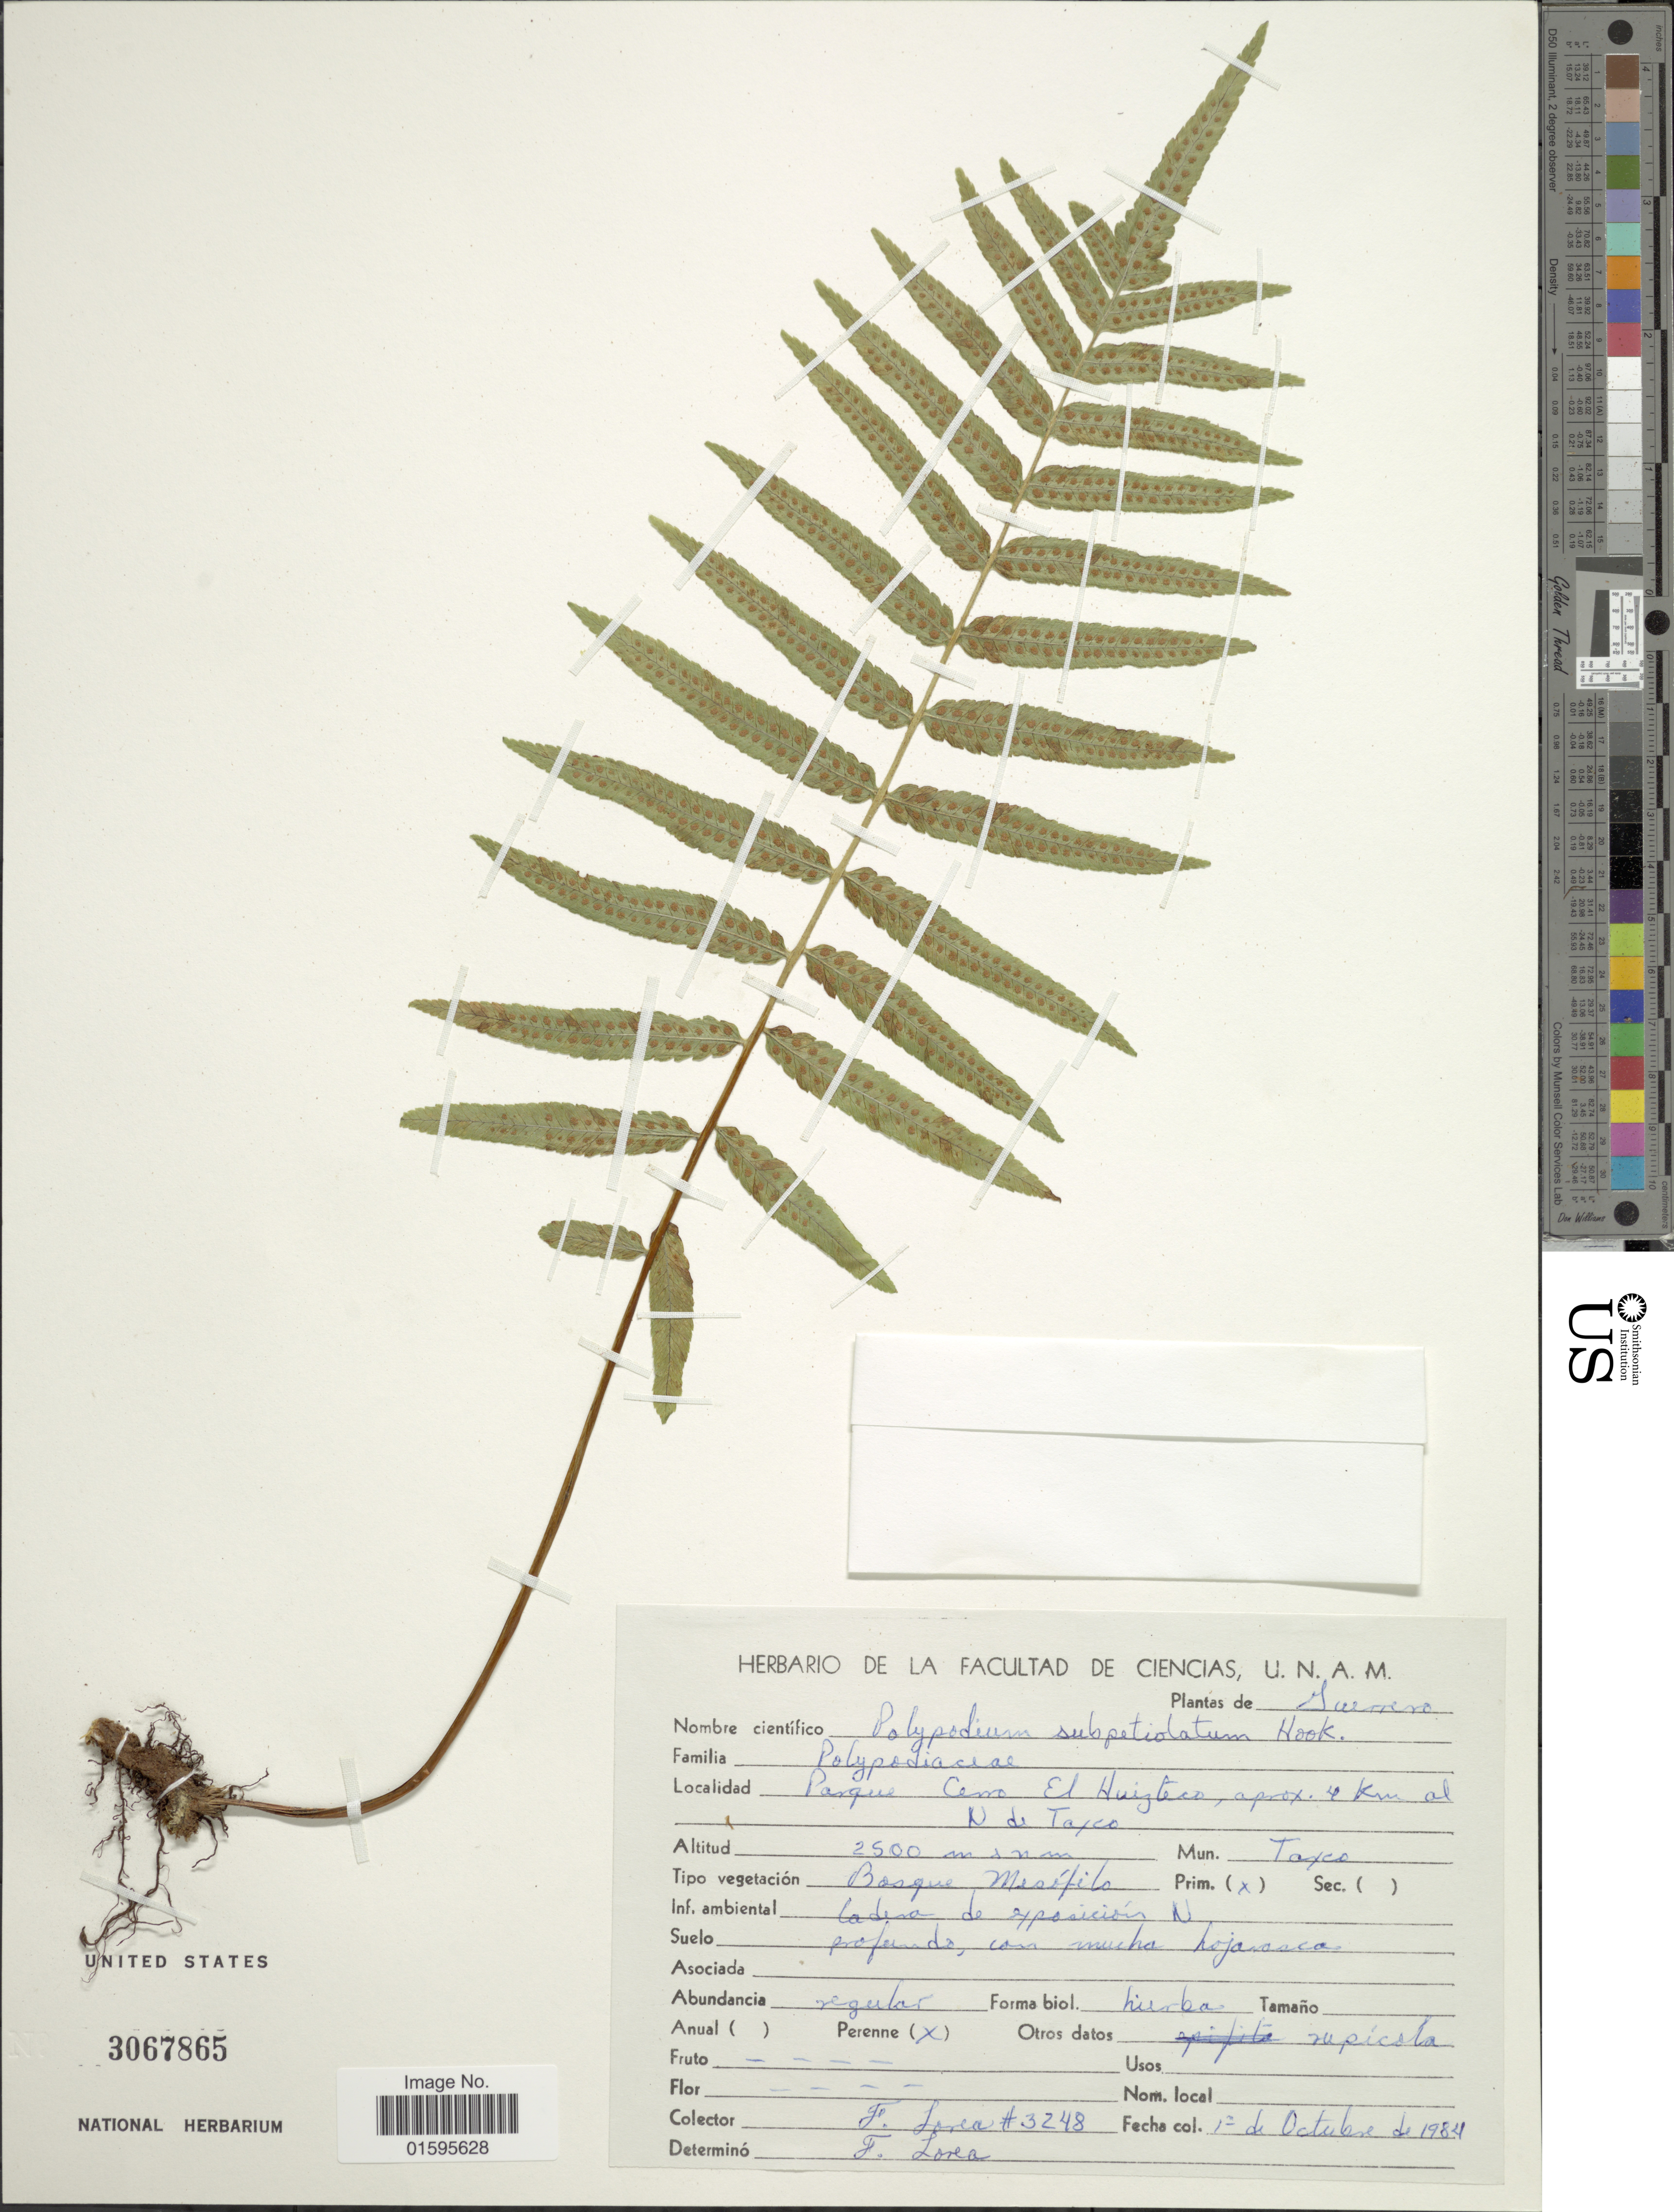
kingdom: Plantae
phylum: Tracheophyta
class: Polypodiopsida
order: Polypodiales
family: Polypodiaceae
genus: Polypodium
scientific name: Polypodium subpetiolatum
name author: Hook.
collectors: F. Lorea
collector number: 3248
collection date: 1984-10-01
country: Mexico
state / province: Guerrero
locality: Parque Cerro El Huizteco, aprox. 4 km al N de Taxco, Mun. Taxco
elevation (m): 2500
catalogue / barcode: US 3067865